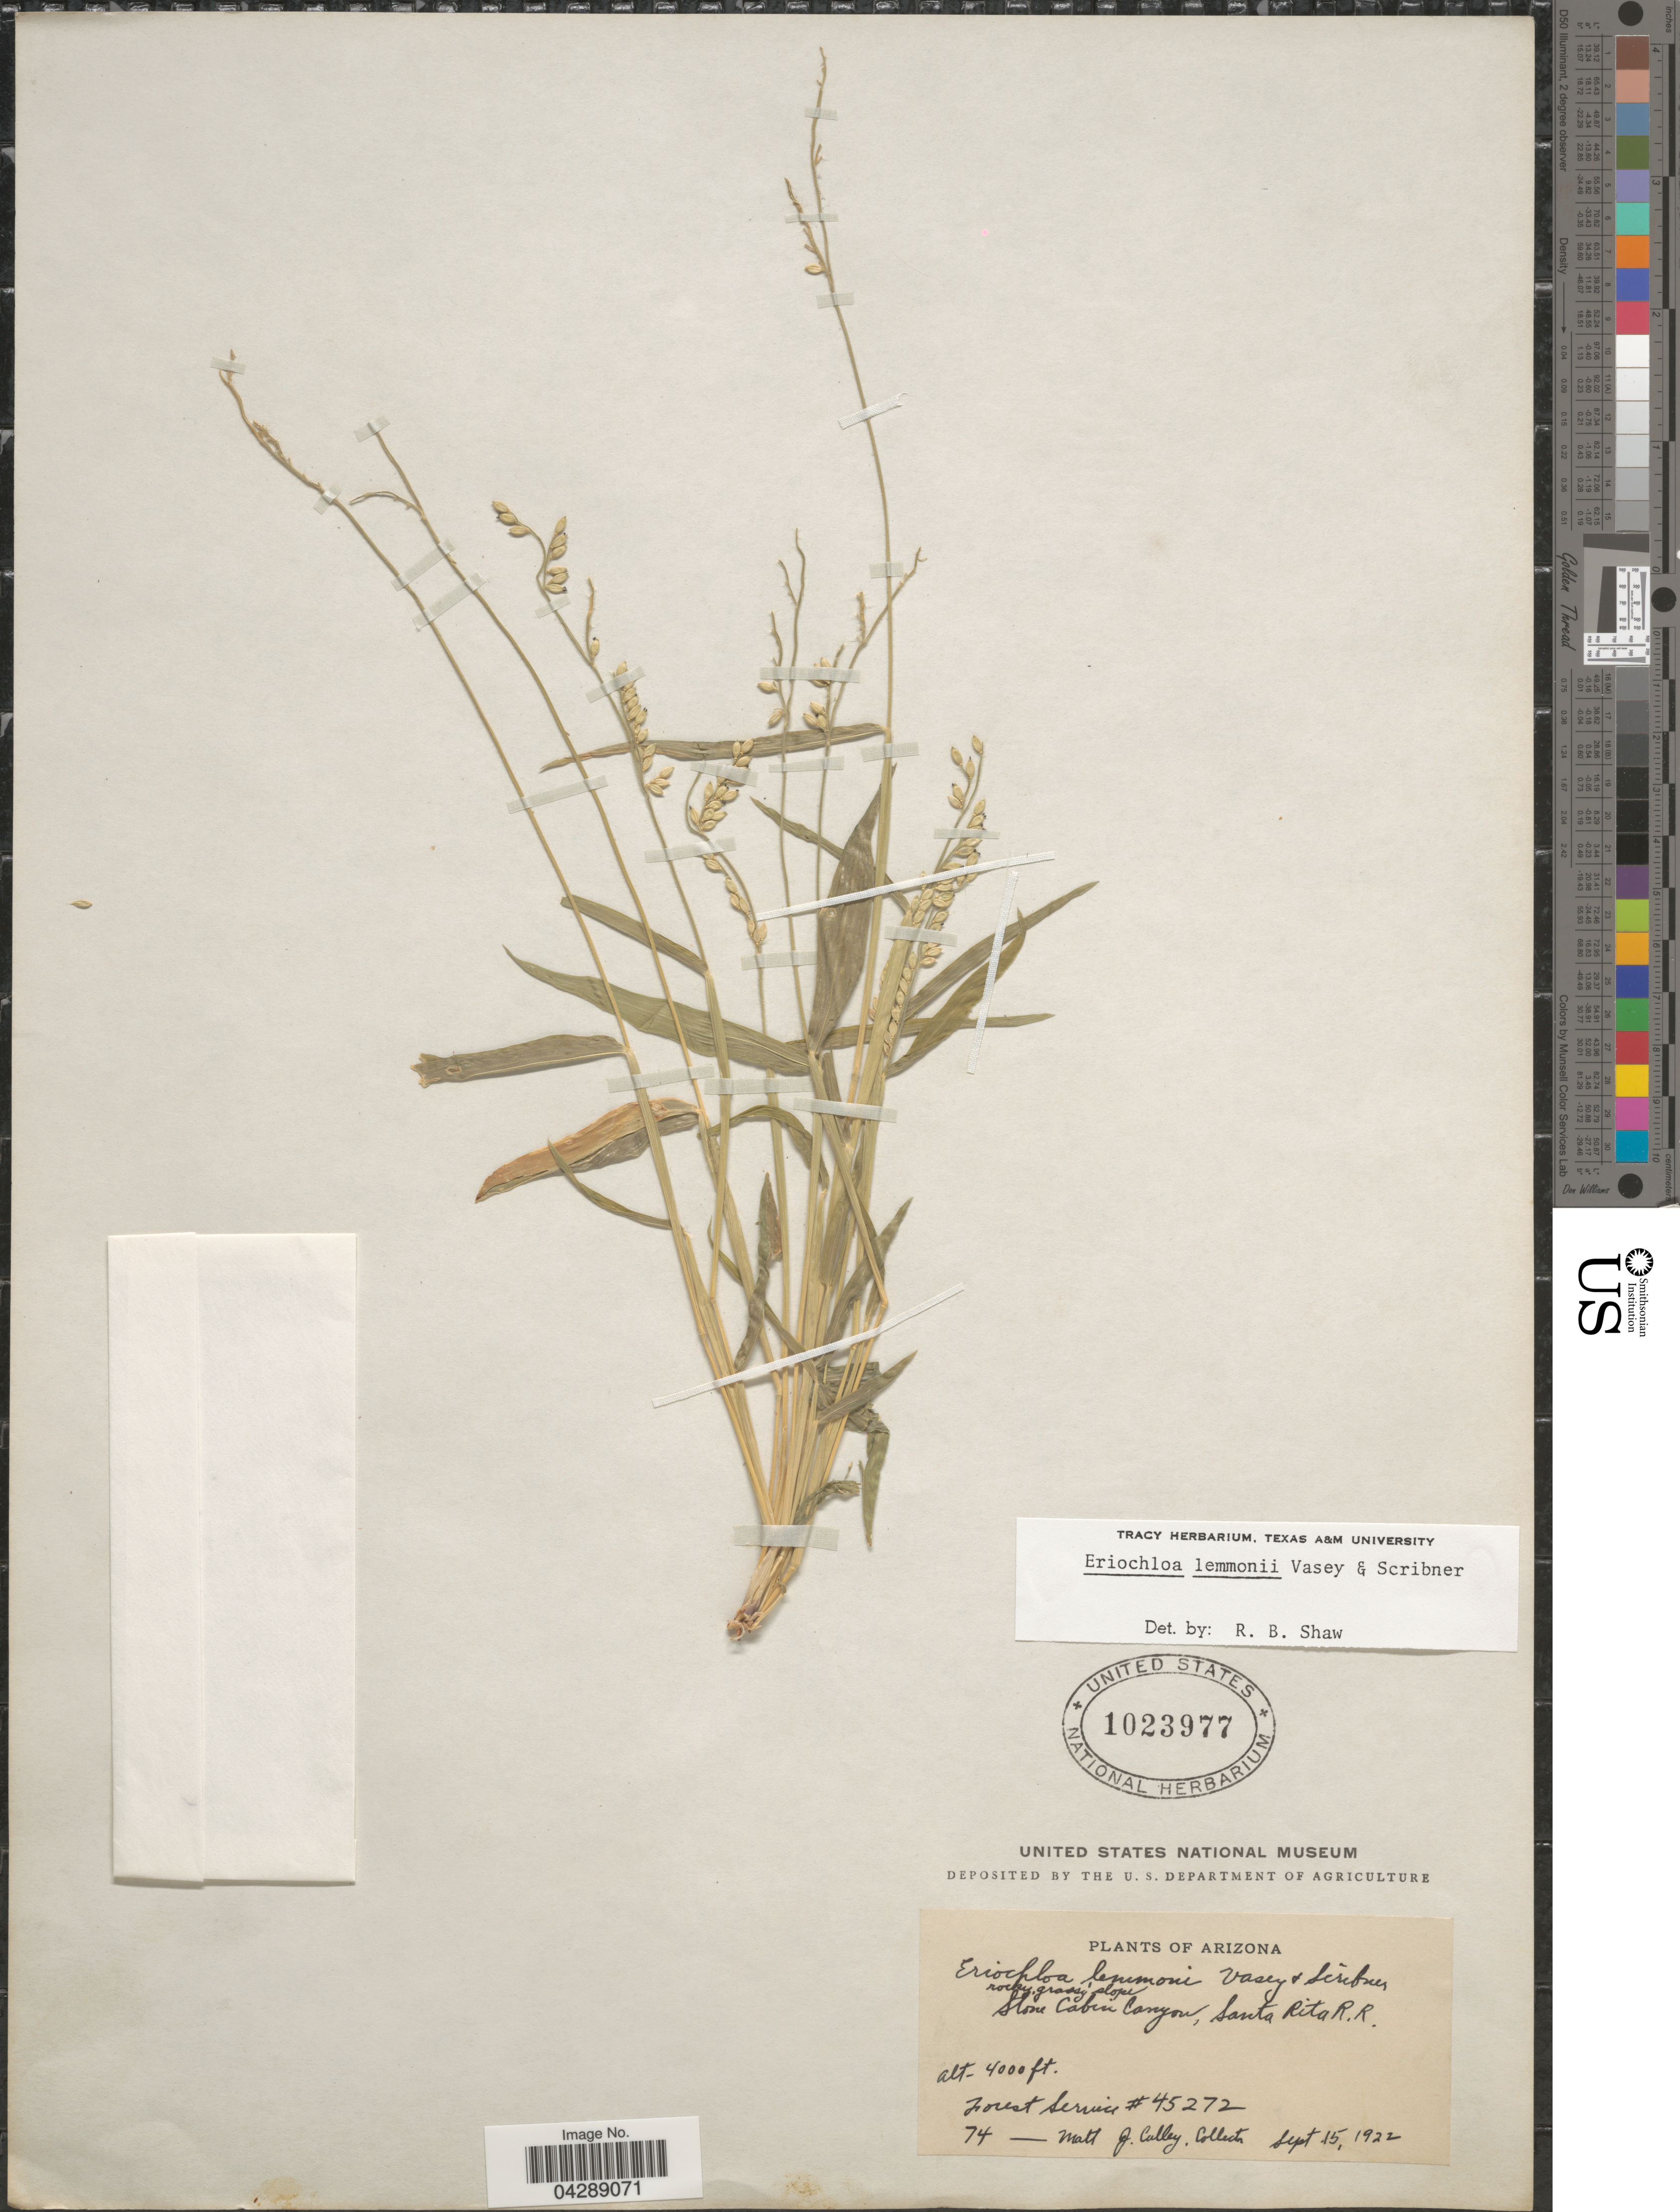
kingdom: Plantae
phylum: Tracheophyta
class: Liliopsida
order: Poales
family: Poaceae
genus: Eriochloa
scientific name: Eriochloa lemmonii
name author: Vasey & Scribn.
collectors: M. Culley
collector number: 74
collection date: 1922-09-15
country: United States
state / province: Arizona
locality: Stone Cabin Canyon, Santa Rita R.R.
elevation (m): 1219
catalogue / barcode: US 1023977